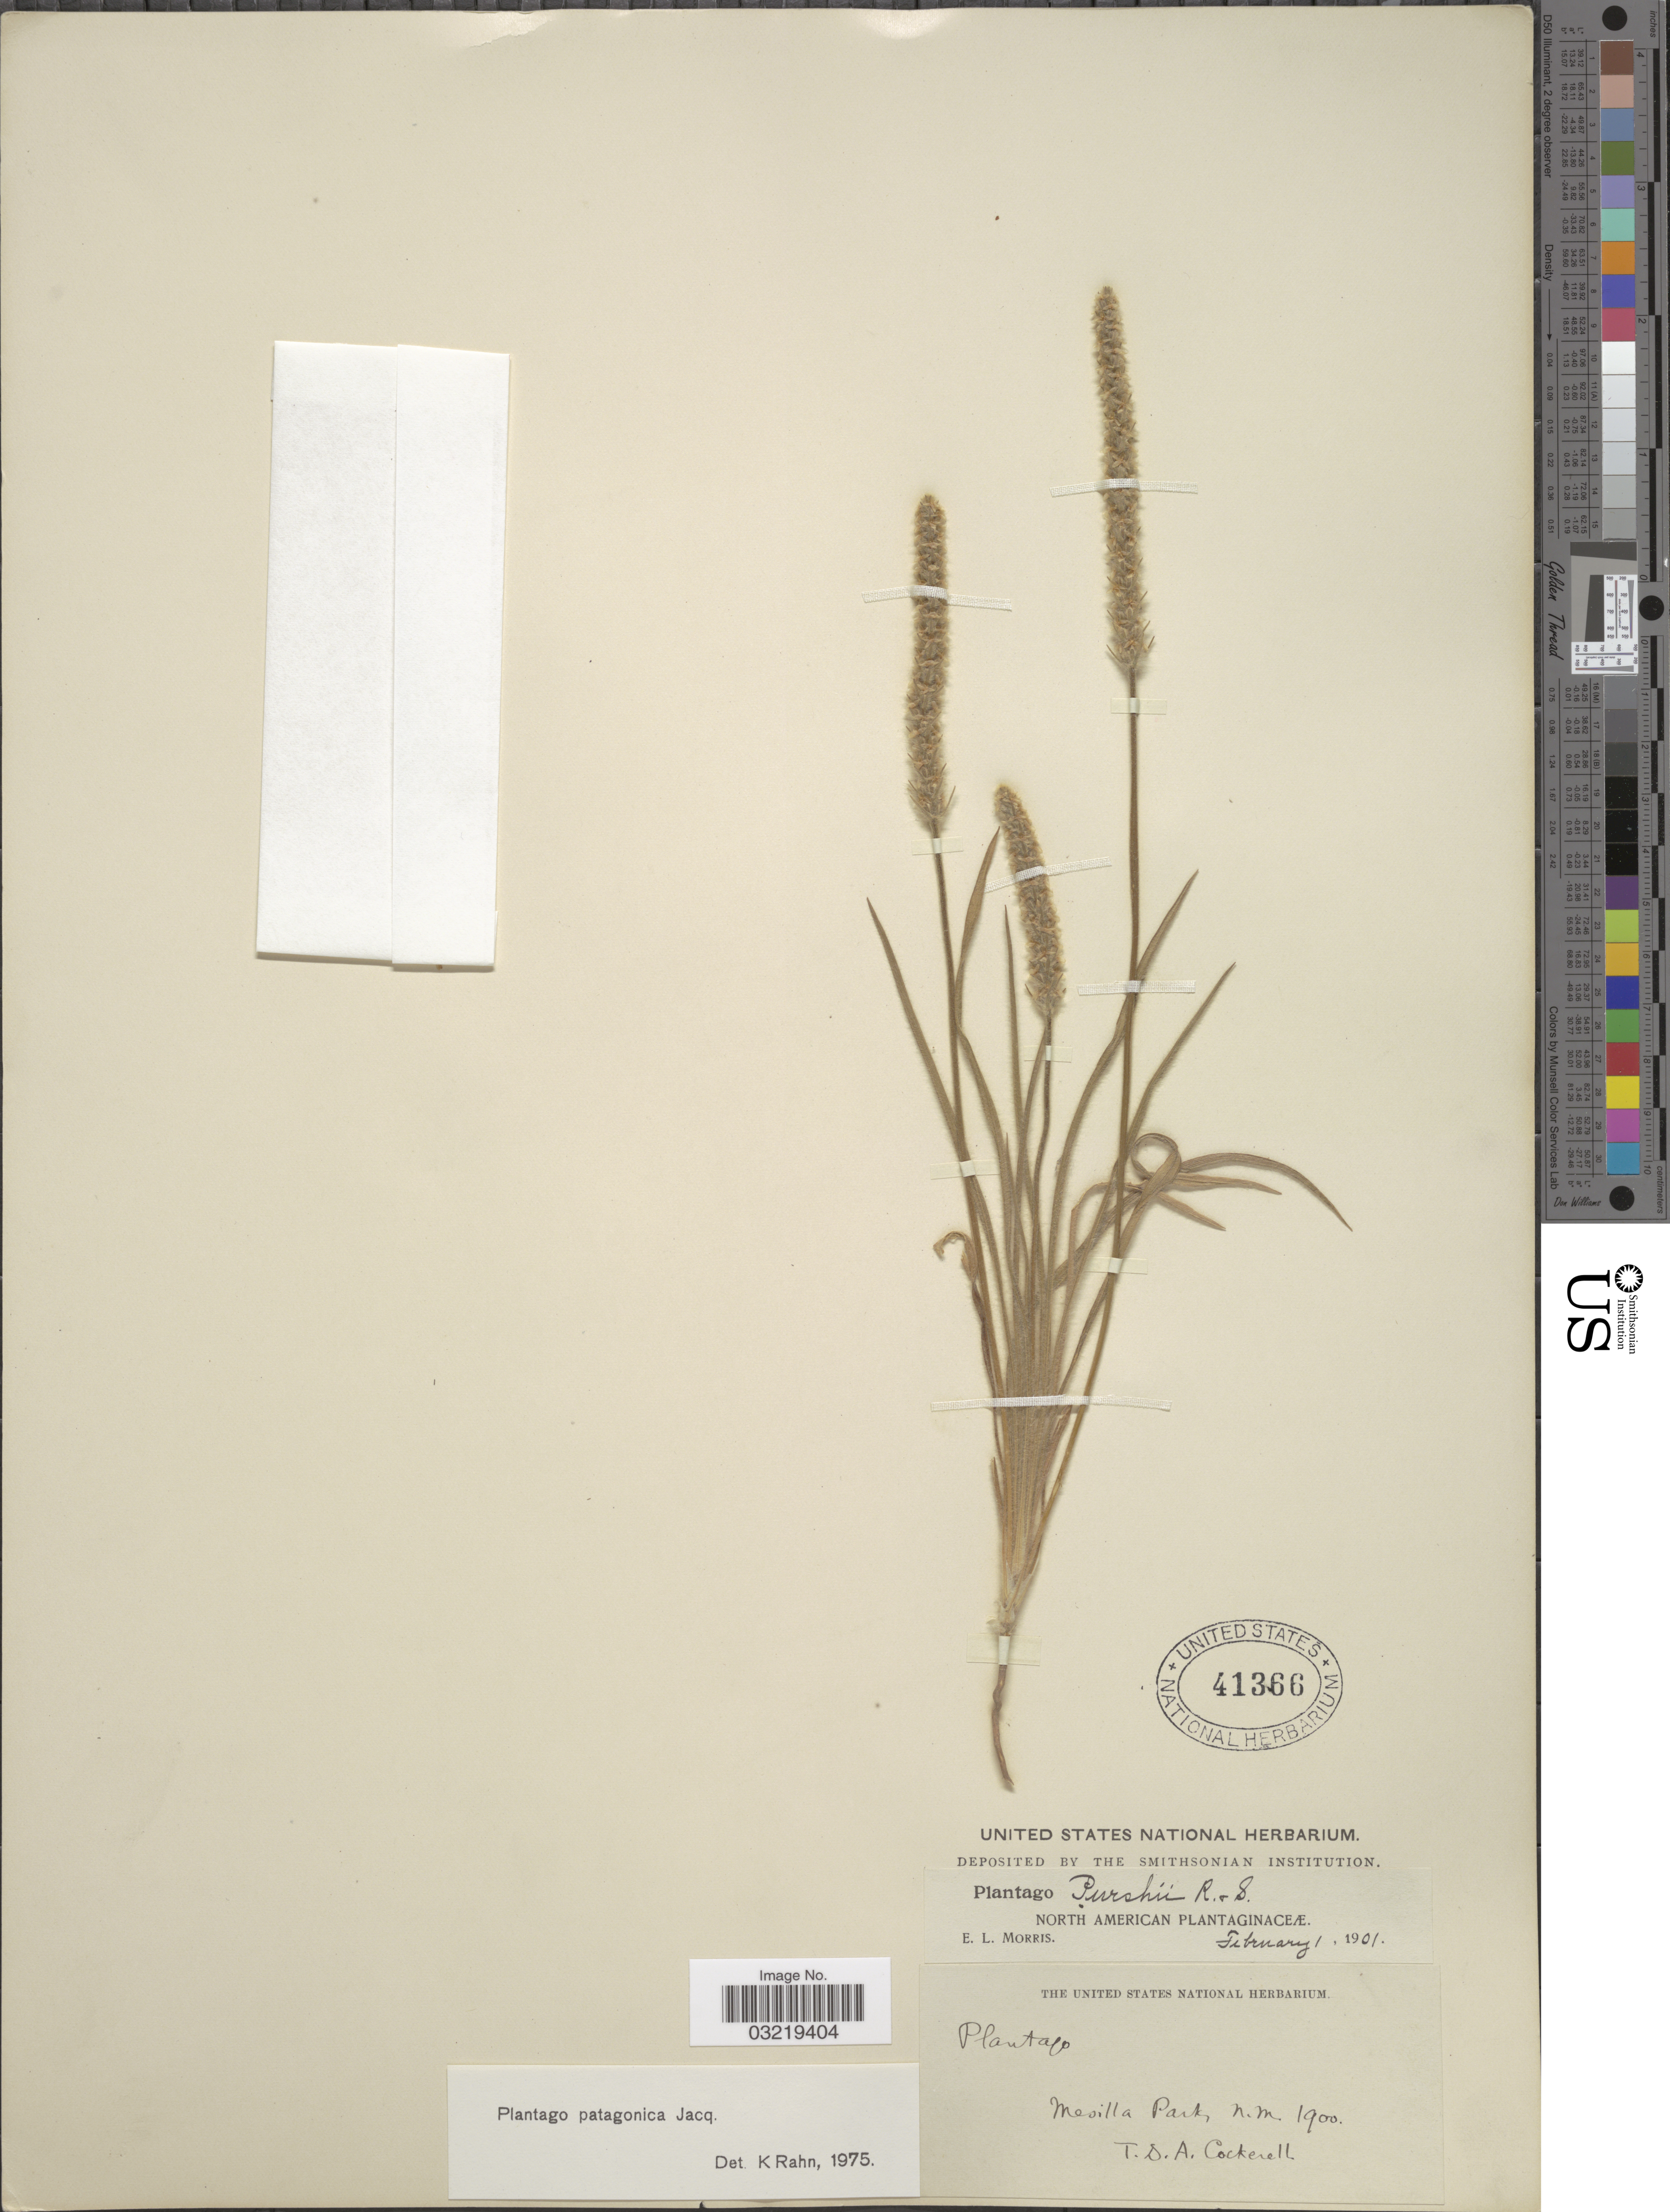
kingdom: Plantae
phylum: Tracheophyta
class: Magnoliopsida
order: Lamiales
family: Plantaginaceae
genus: Plantago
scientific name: Plantago patagonica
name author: Jacq.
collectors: T. Cockerell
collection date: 1900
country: United States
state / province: New Mexico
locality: Mesilla Park.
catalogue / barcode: US 41366